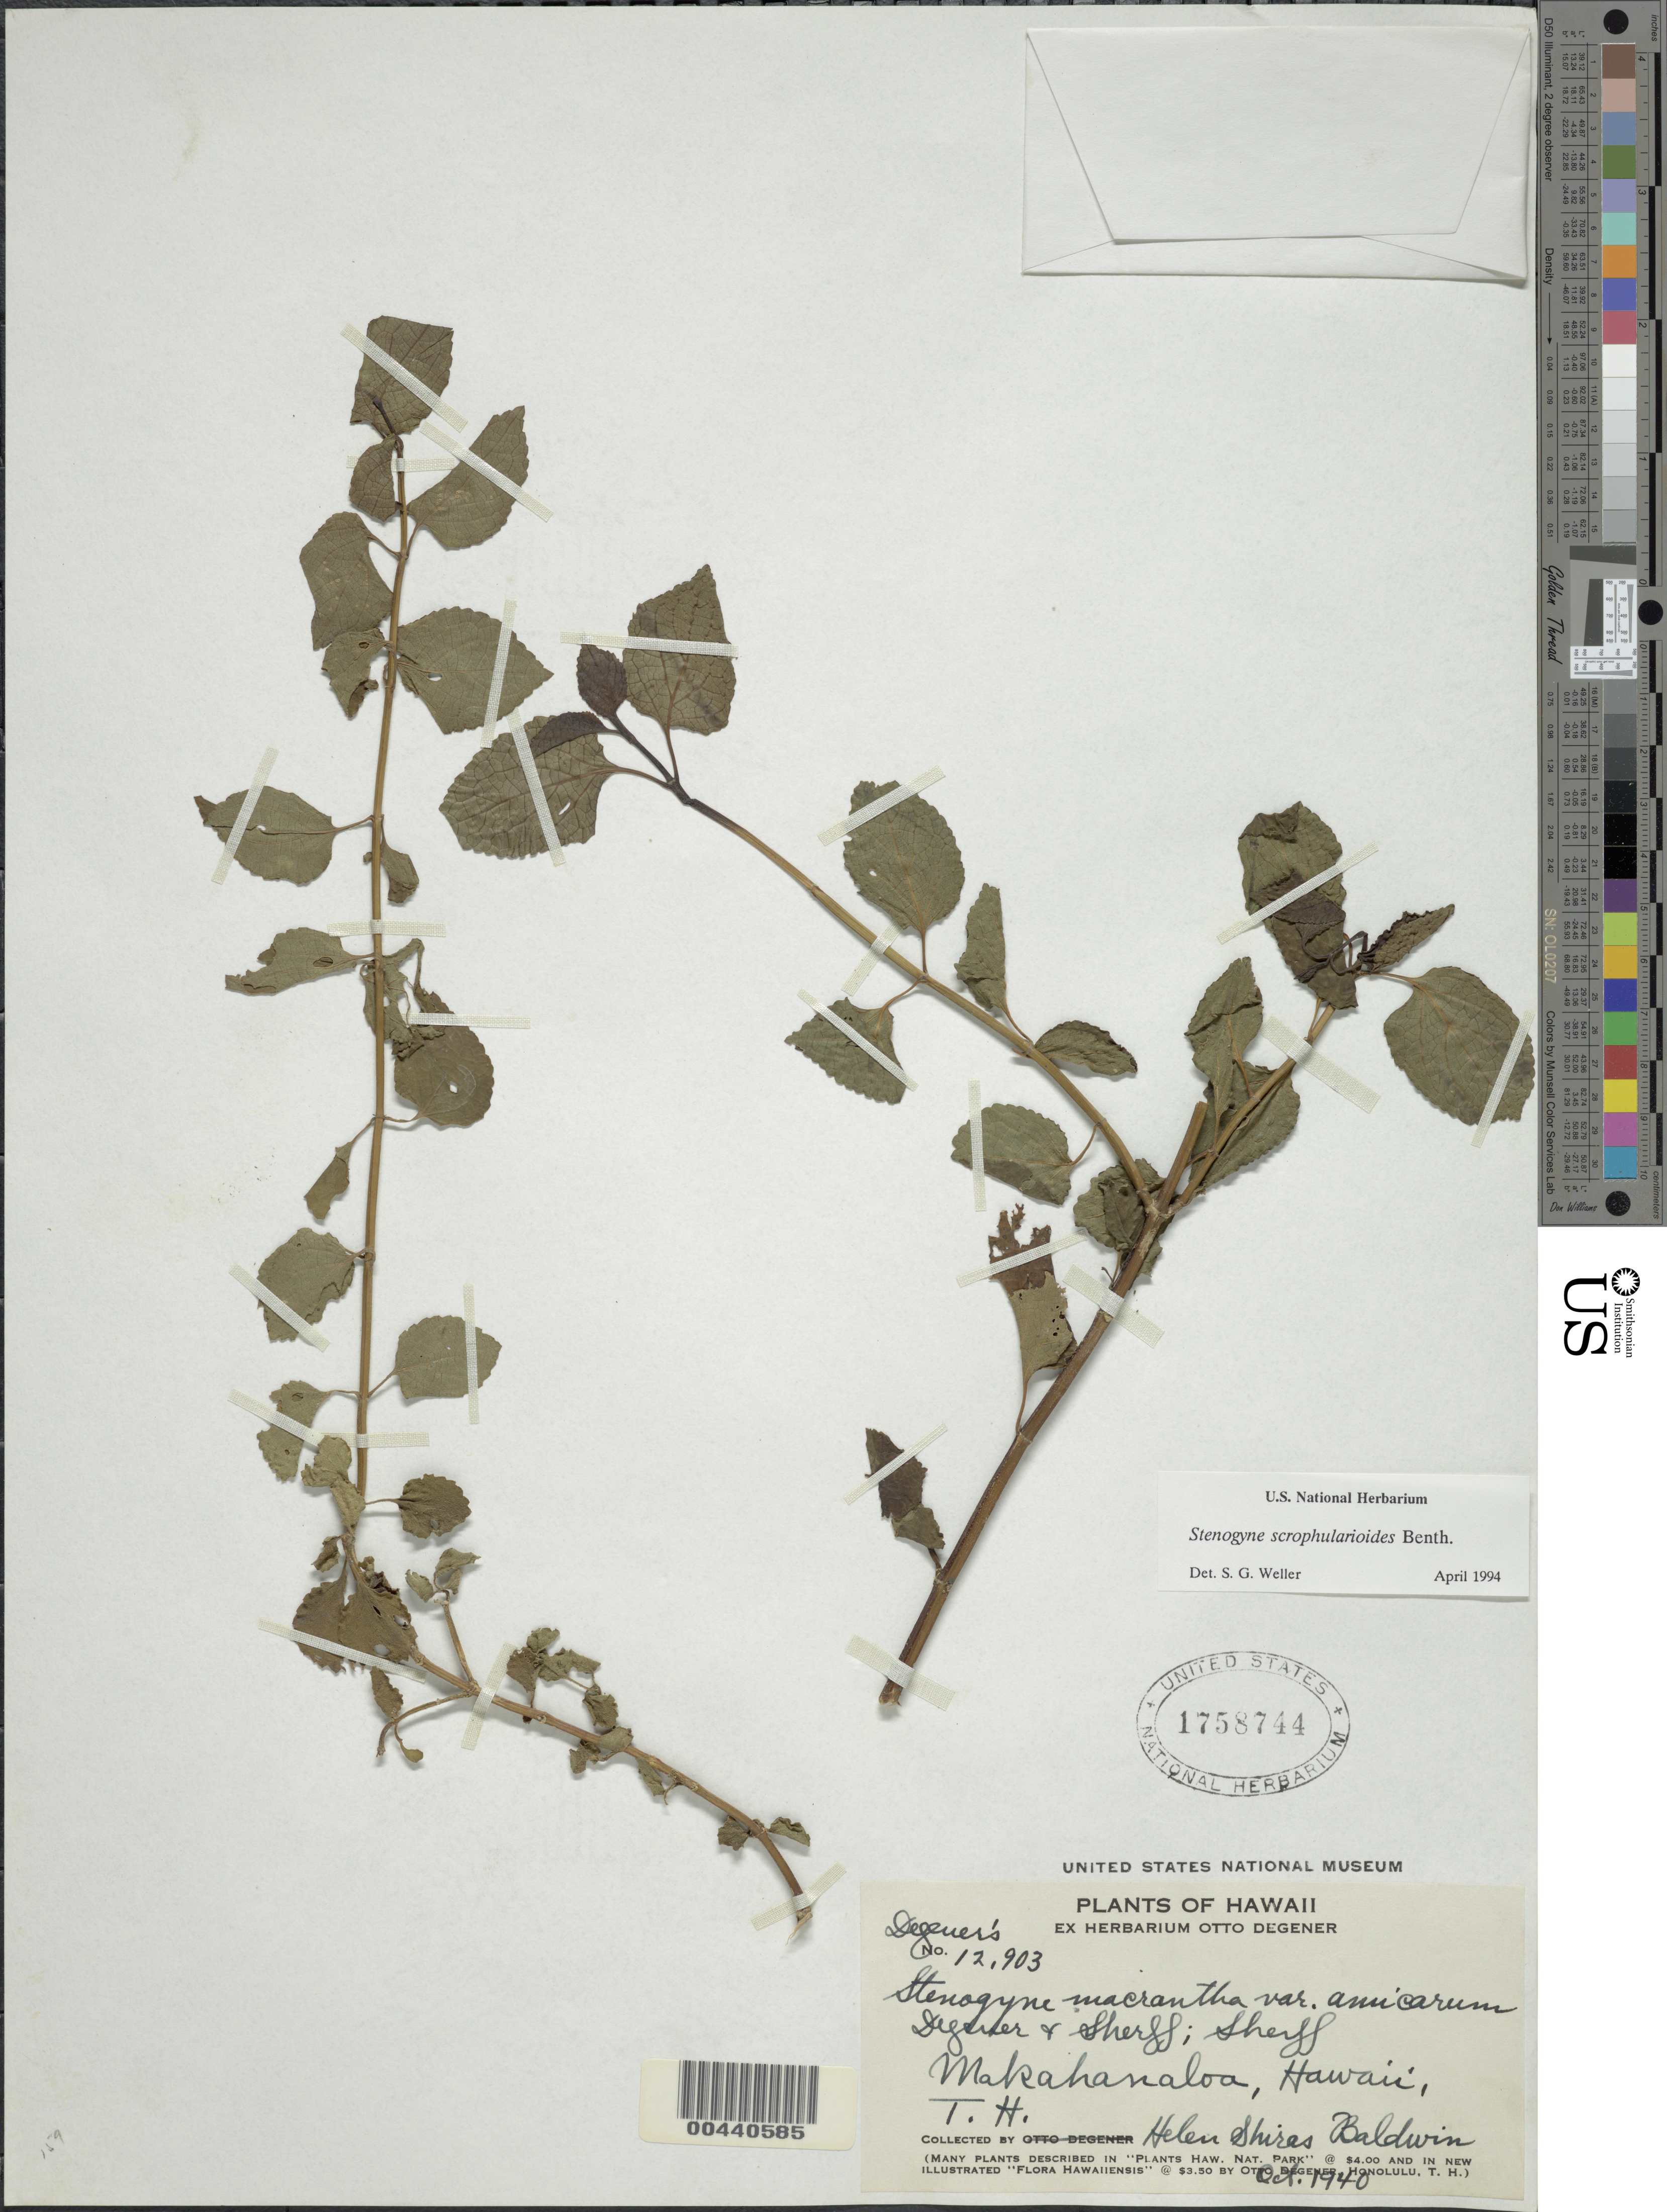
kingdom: Plantae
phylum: Tracheophyta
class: Magnoliopsida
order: Lamiales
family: Lamiaceae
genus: Stenogyne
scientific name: Stenogyne scrophularioides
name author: Benth.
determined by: Weller, Stephen G., (UNITED STATES)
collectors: H. S. Baldwin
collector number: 12903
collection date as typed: Oct 1940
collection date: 1940-10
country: United States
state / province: Hawaii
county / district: Hawaii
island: Hawaii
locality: Makahanaloa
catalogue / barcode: US 1758744